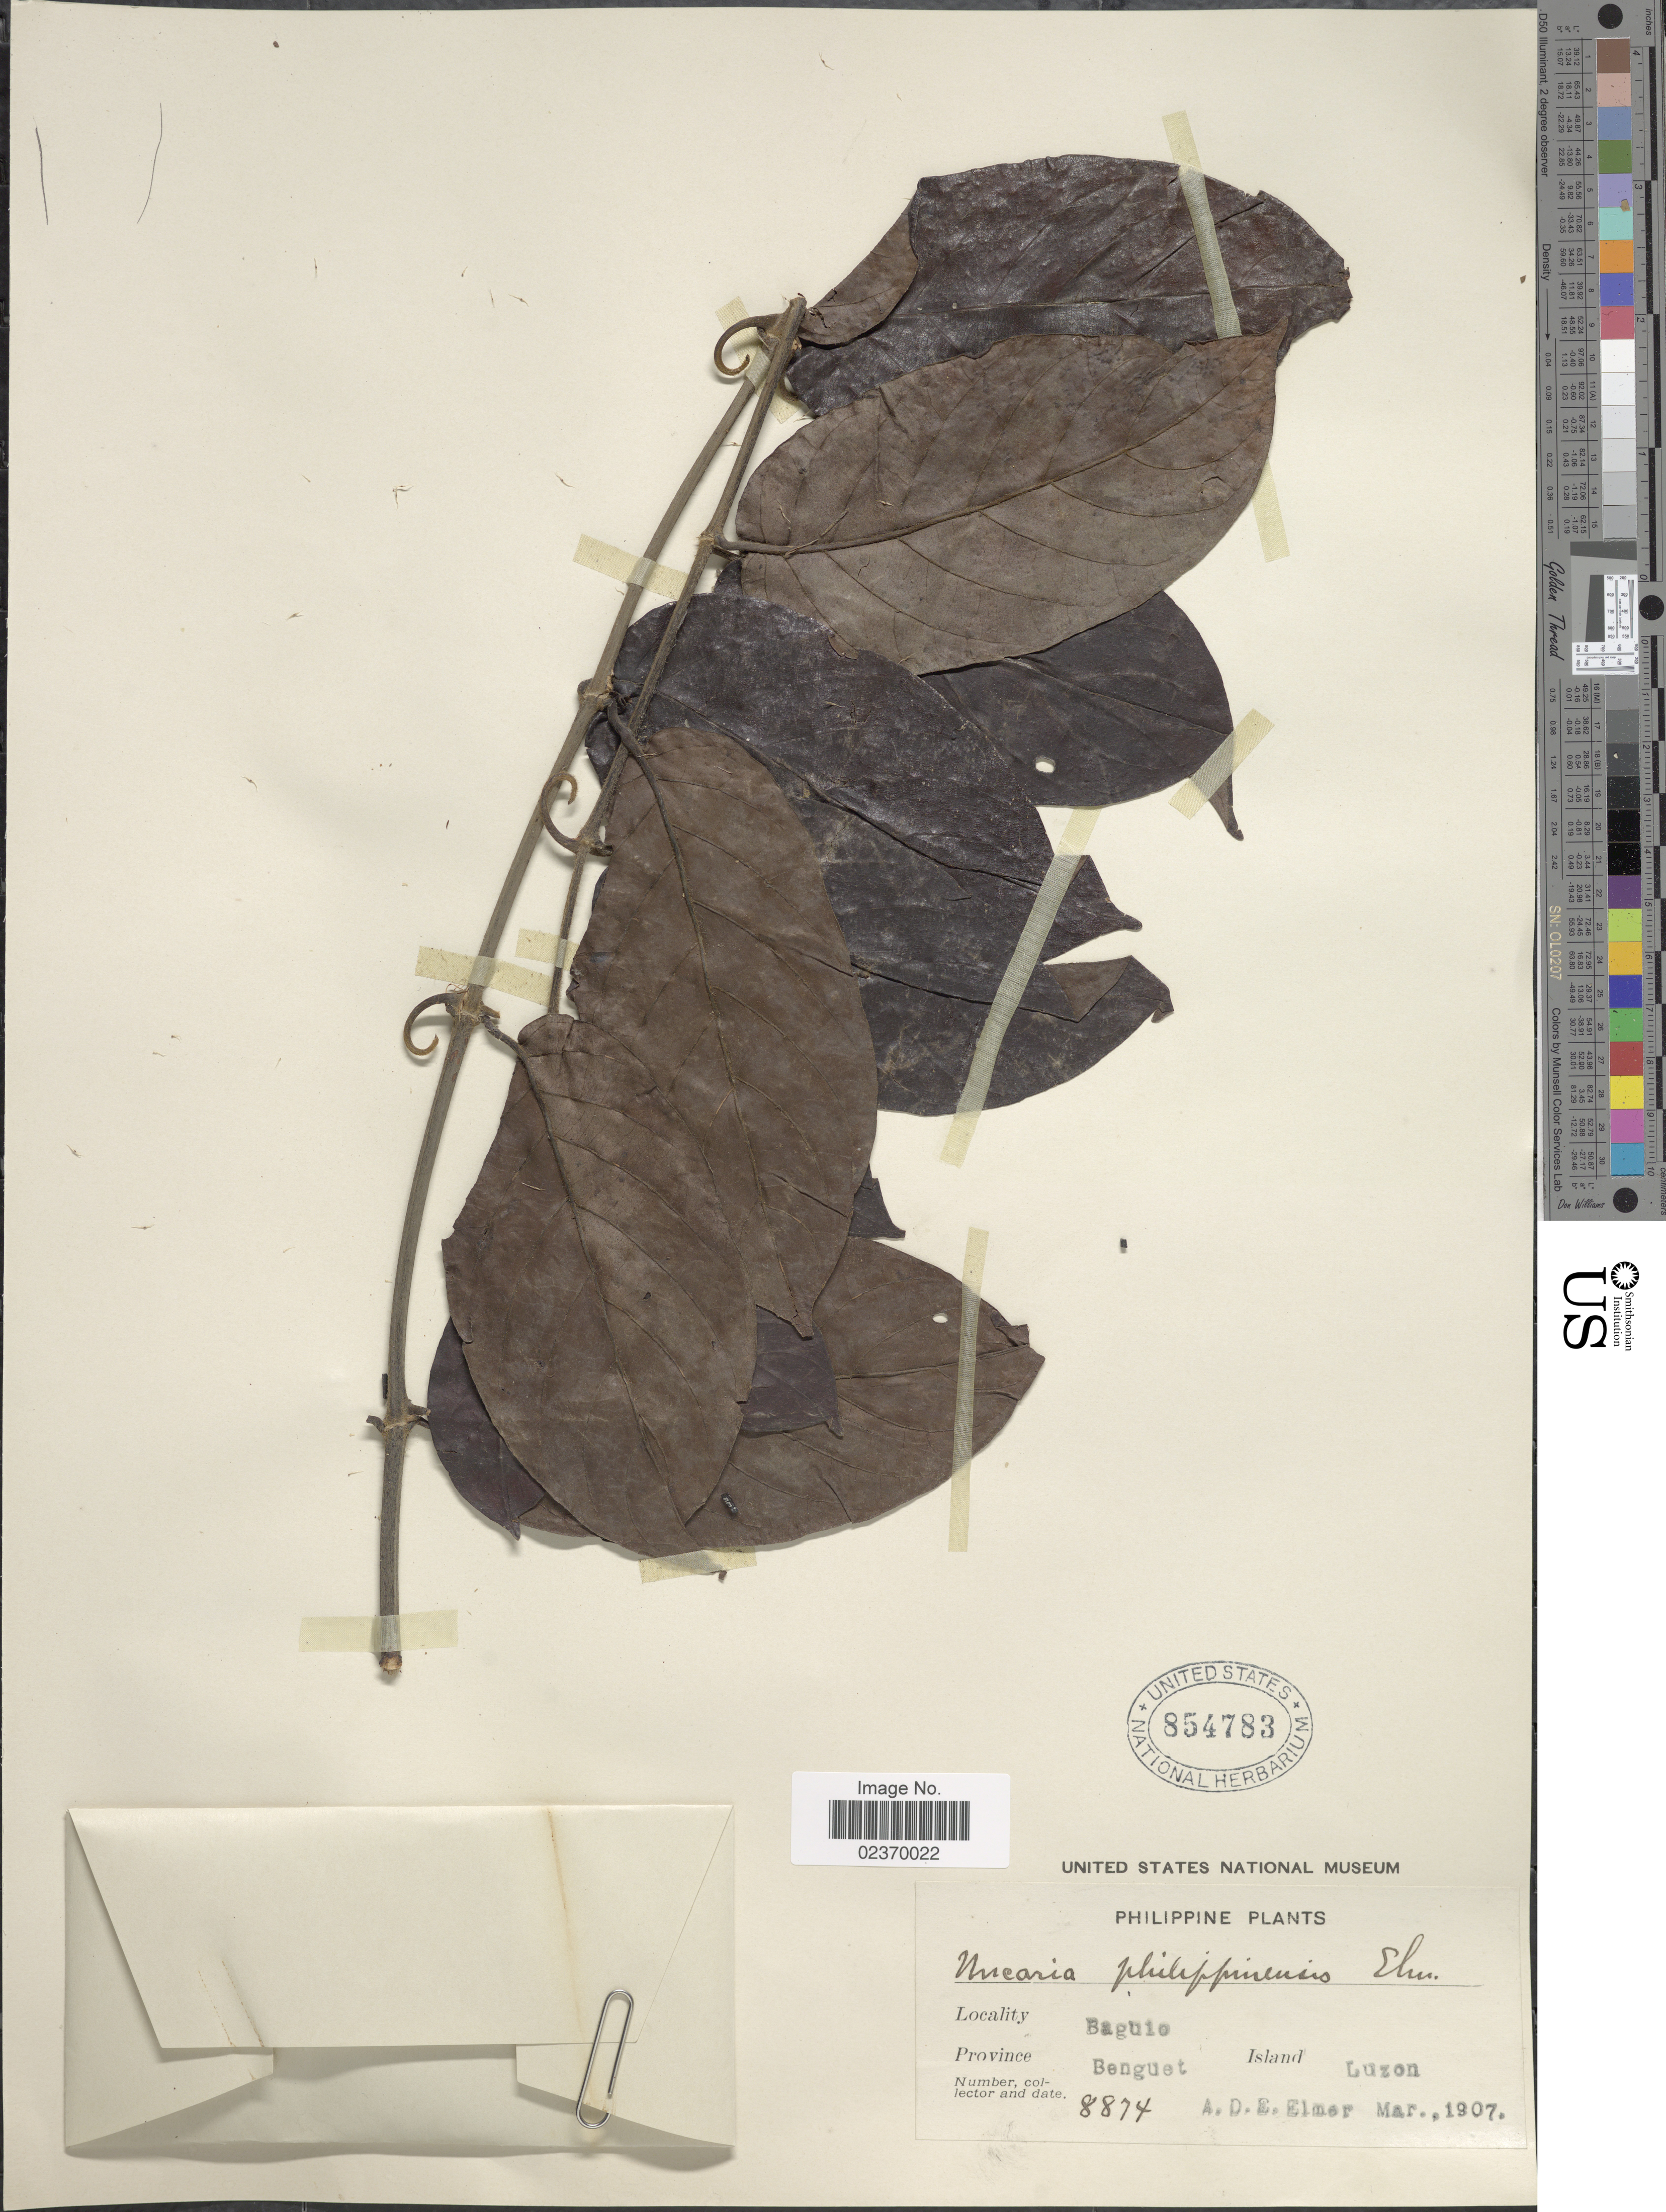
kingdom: Plantae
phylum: Tracheophyta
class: Magnoliopsida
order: Gentianales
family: Rubiaceae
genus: Uncaria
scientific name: Uncaria philippinensis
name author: Elmer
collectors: A. D. E. Elmer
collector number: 8874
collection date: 1907-03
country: Philippines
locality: Baguio, Province Benguet, Island Luzon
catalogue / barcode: US 854783